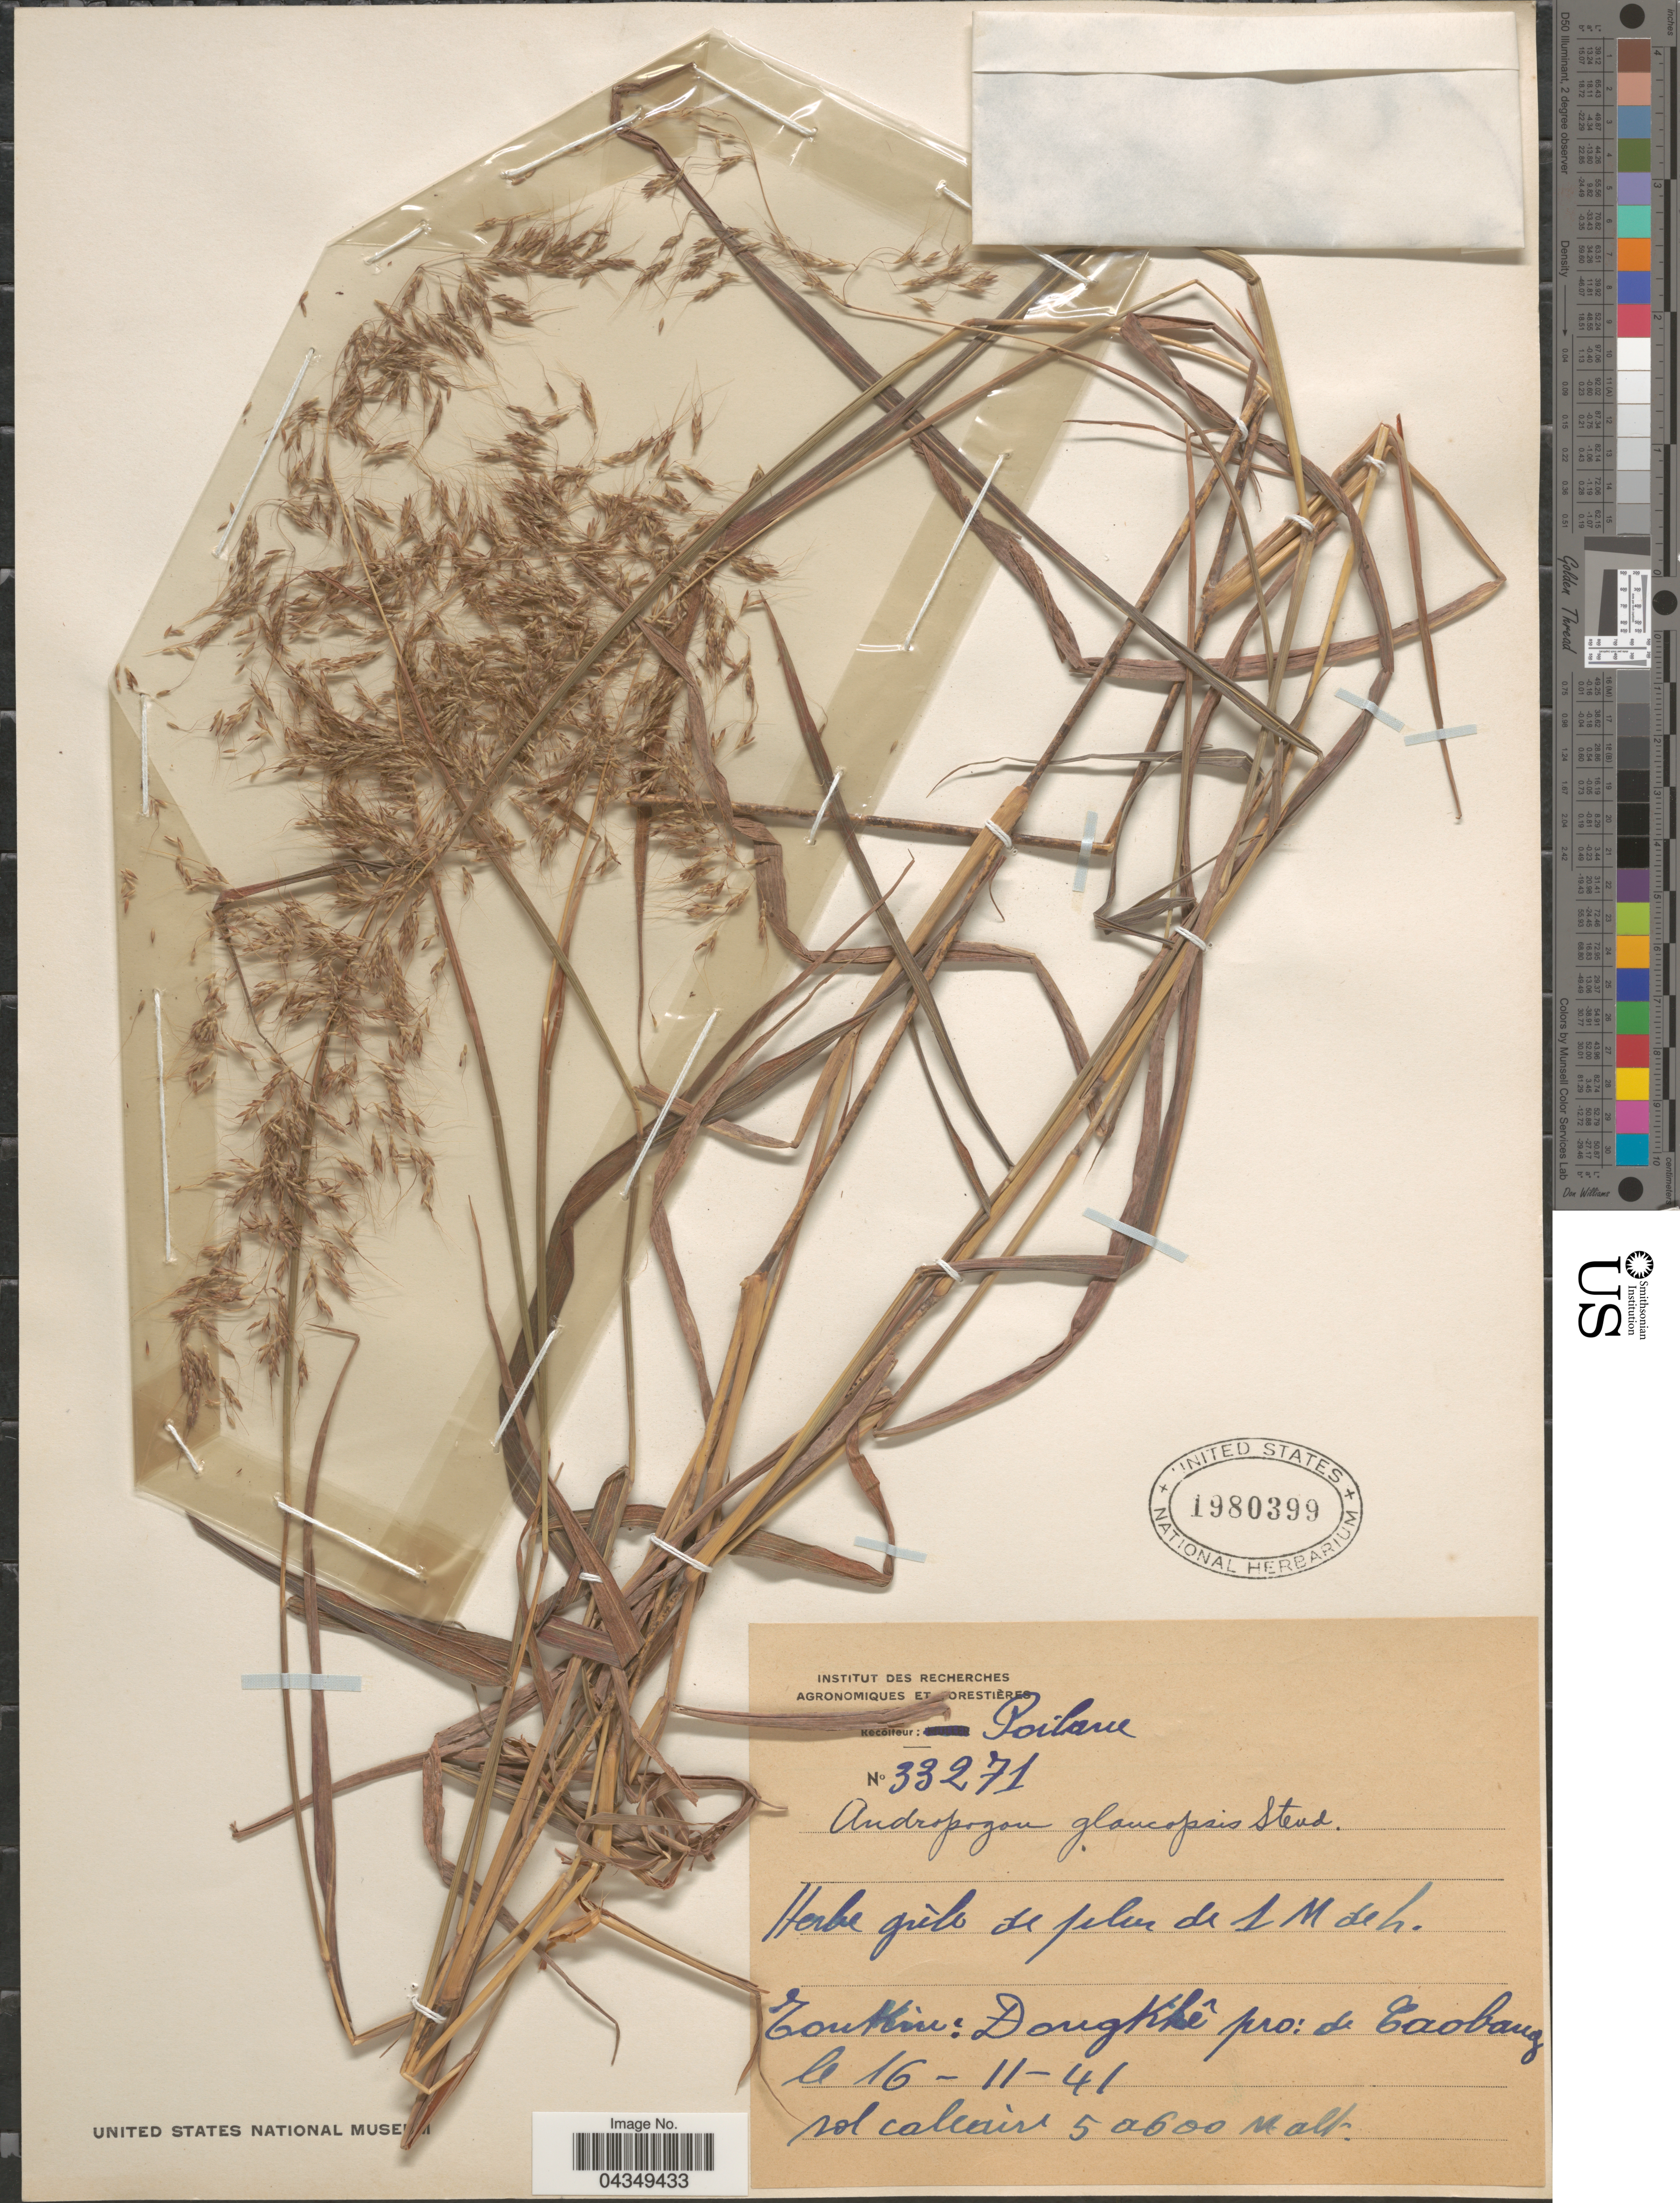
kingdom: Plantae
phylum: Tracheophyta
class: Liliopsida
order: Poales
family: Poaceae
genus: Capillipedium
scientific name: Capillipedium assimile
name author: (Steud.) A. Camus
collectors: -. Poilane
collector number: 33271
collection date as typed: Transcribed d/m/y: 16/11/41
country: Vietnam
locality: Tonkin: Dong Khe pro: de Caobang.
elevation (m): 500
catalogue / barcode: US 1980399